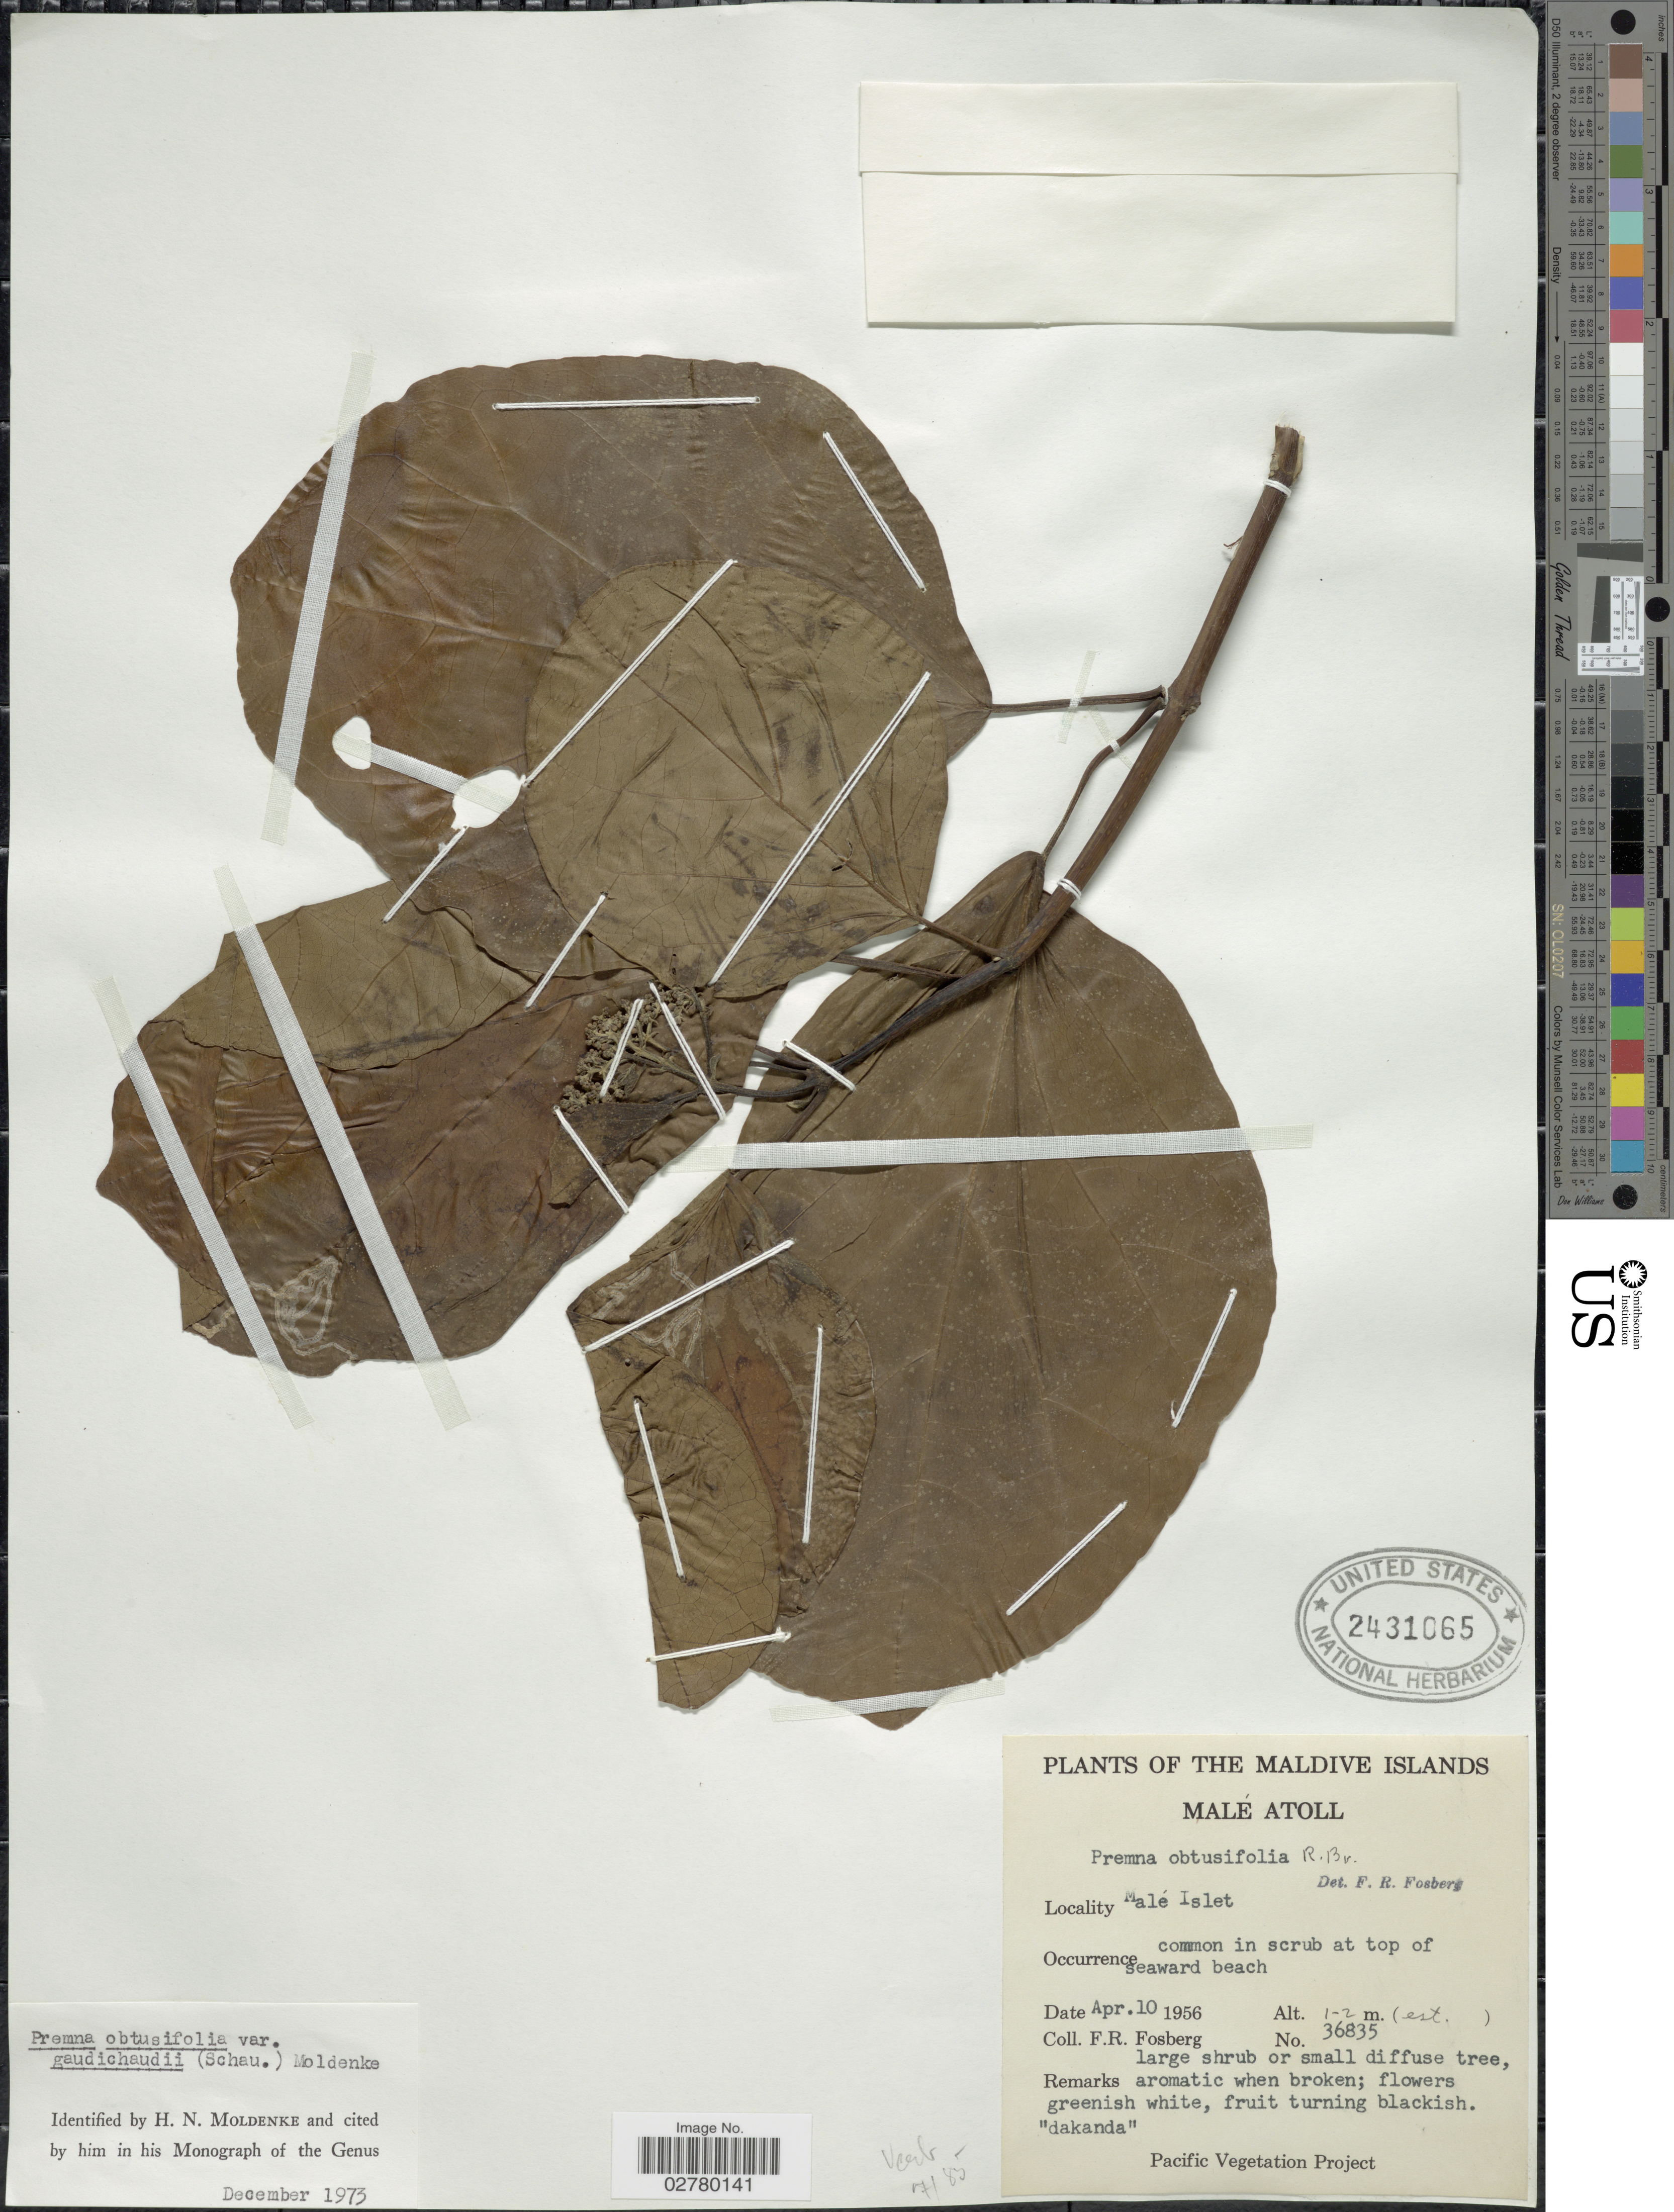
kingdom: Plantae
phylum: Tracheophyta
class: Magnoliopsida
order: Lamiales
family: Lamiaceae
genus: Premna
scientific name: Premna obtusifolia var. gaudichaudii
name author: (Schauer) Moldenke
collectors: F. R. Fosberg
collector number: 36835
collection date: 1956-04-10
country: Maldive Islands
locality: Male Atoll, Male Islet.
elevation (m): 1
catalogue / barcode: US 2431065